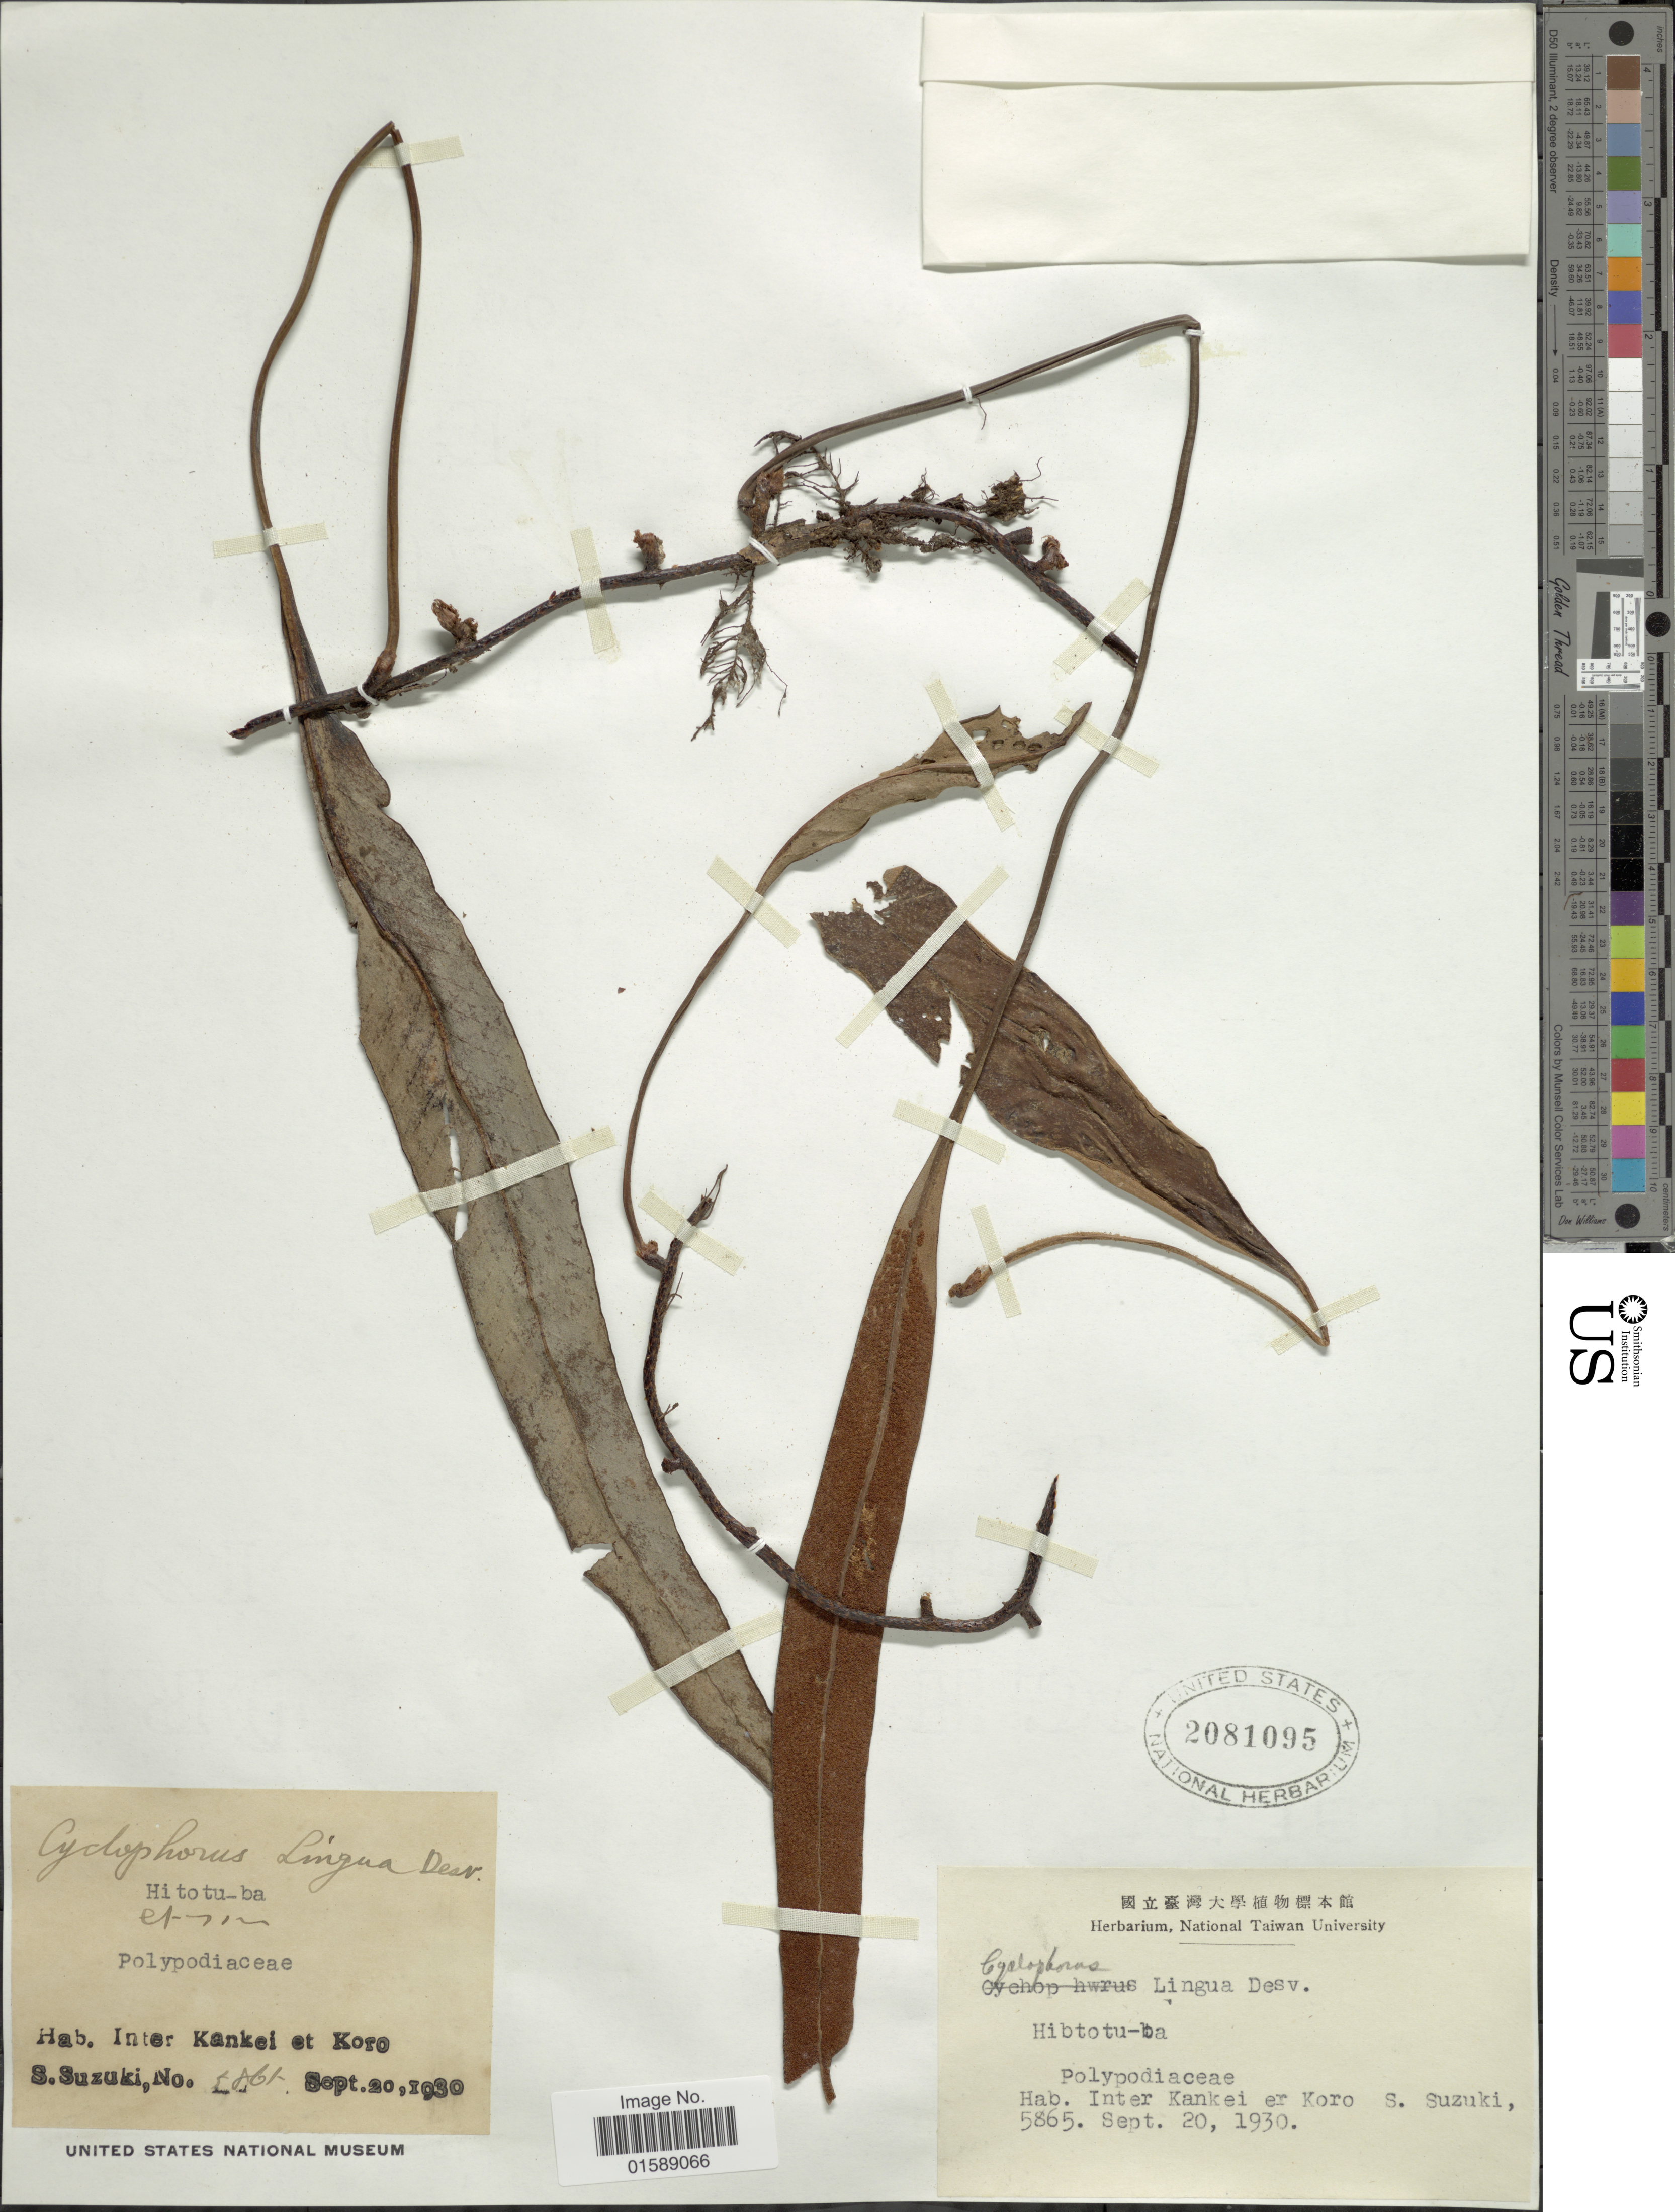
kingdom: Plantae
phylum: Tracheophyta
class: Polypodiopsida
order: Polypodiales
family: Polypodiaceae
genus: Pyrrosia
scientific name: Pyrrosia lingua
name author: (Thurb.) Farw.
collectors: S. Suzuki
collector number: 5865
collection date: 1930-09-20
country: Japan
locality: Inter Kankei et Koro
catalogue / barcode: US 2081095